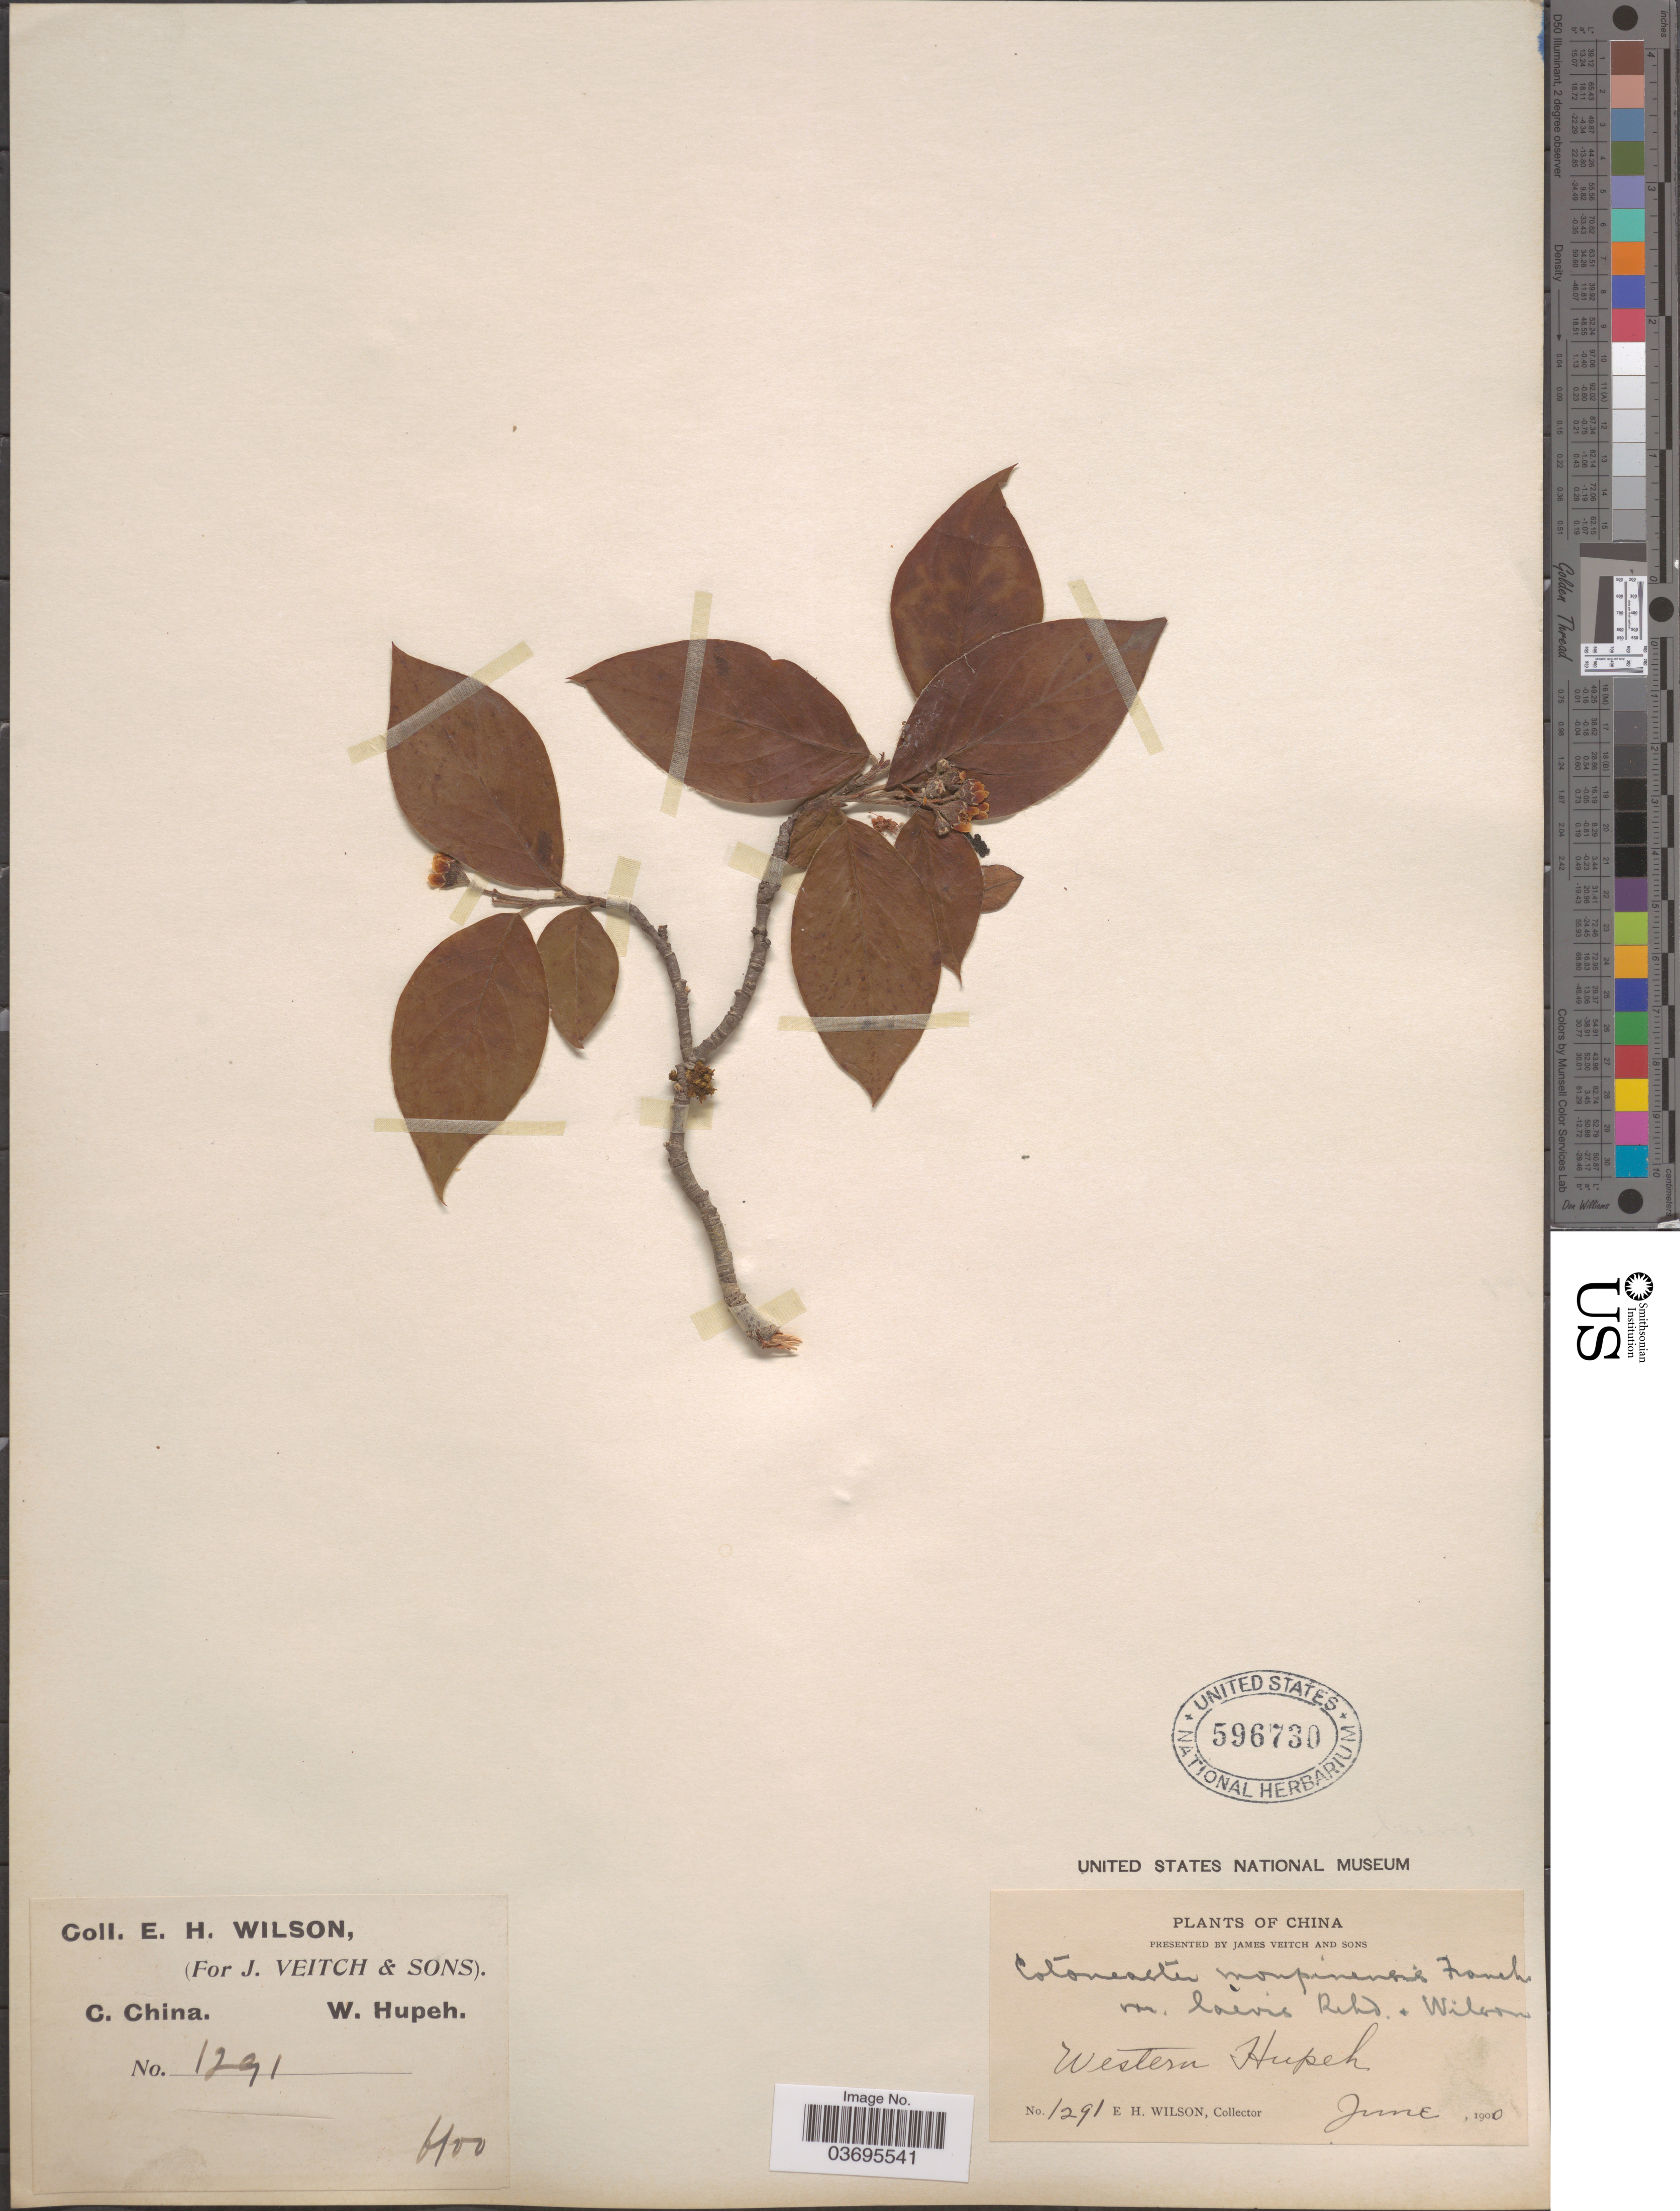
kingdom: Plantae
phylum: Tracheophyta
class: Magnoliopsida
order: Rosales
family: Rosaceae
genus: Cotoneaster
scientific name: Cotoneaster moupinensis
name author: Franch.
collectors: E. Wilson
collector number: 1291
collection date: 1900-06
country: China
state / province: Hubei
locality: C. China. Western Hupeh.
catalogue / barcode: US 596730